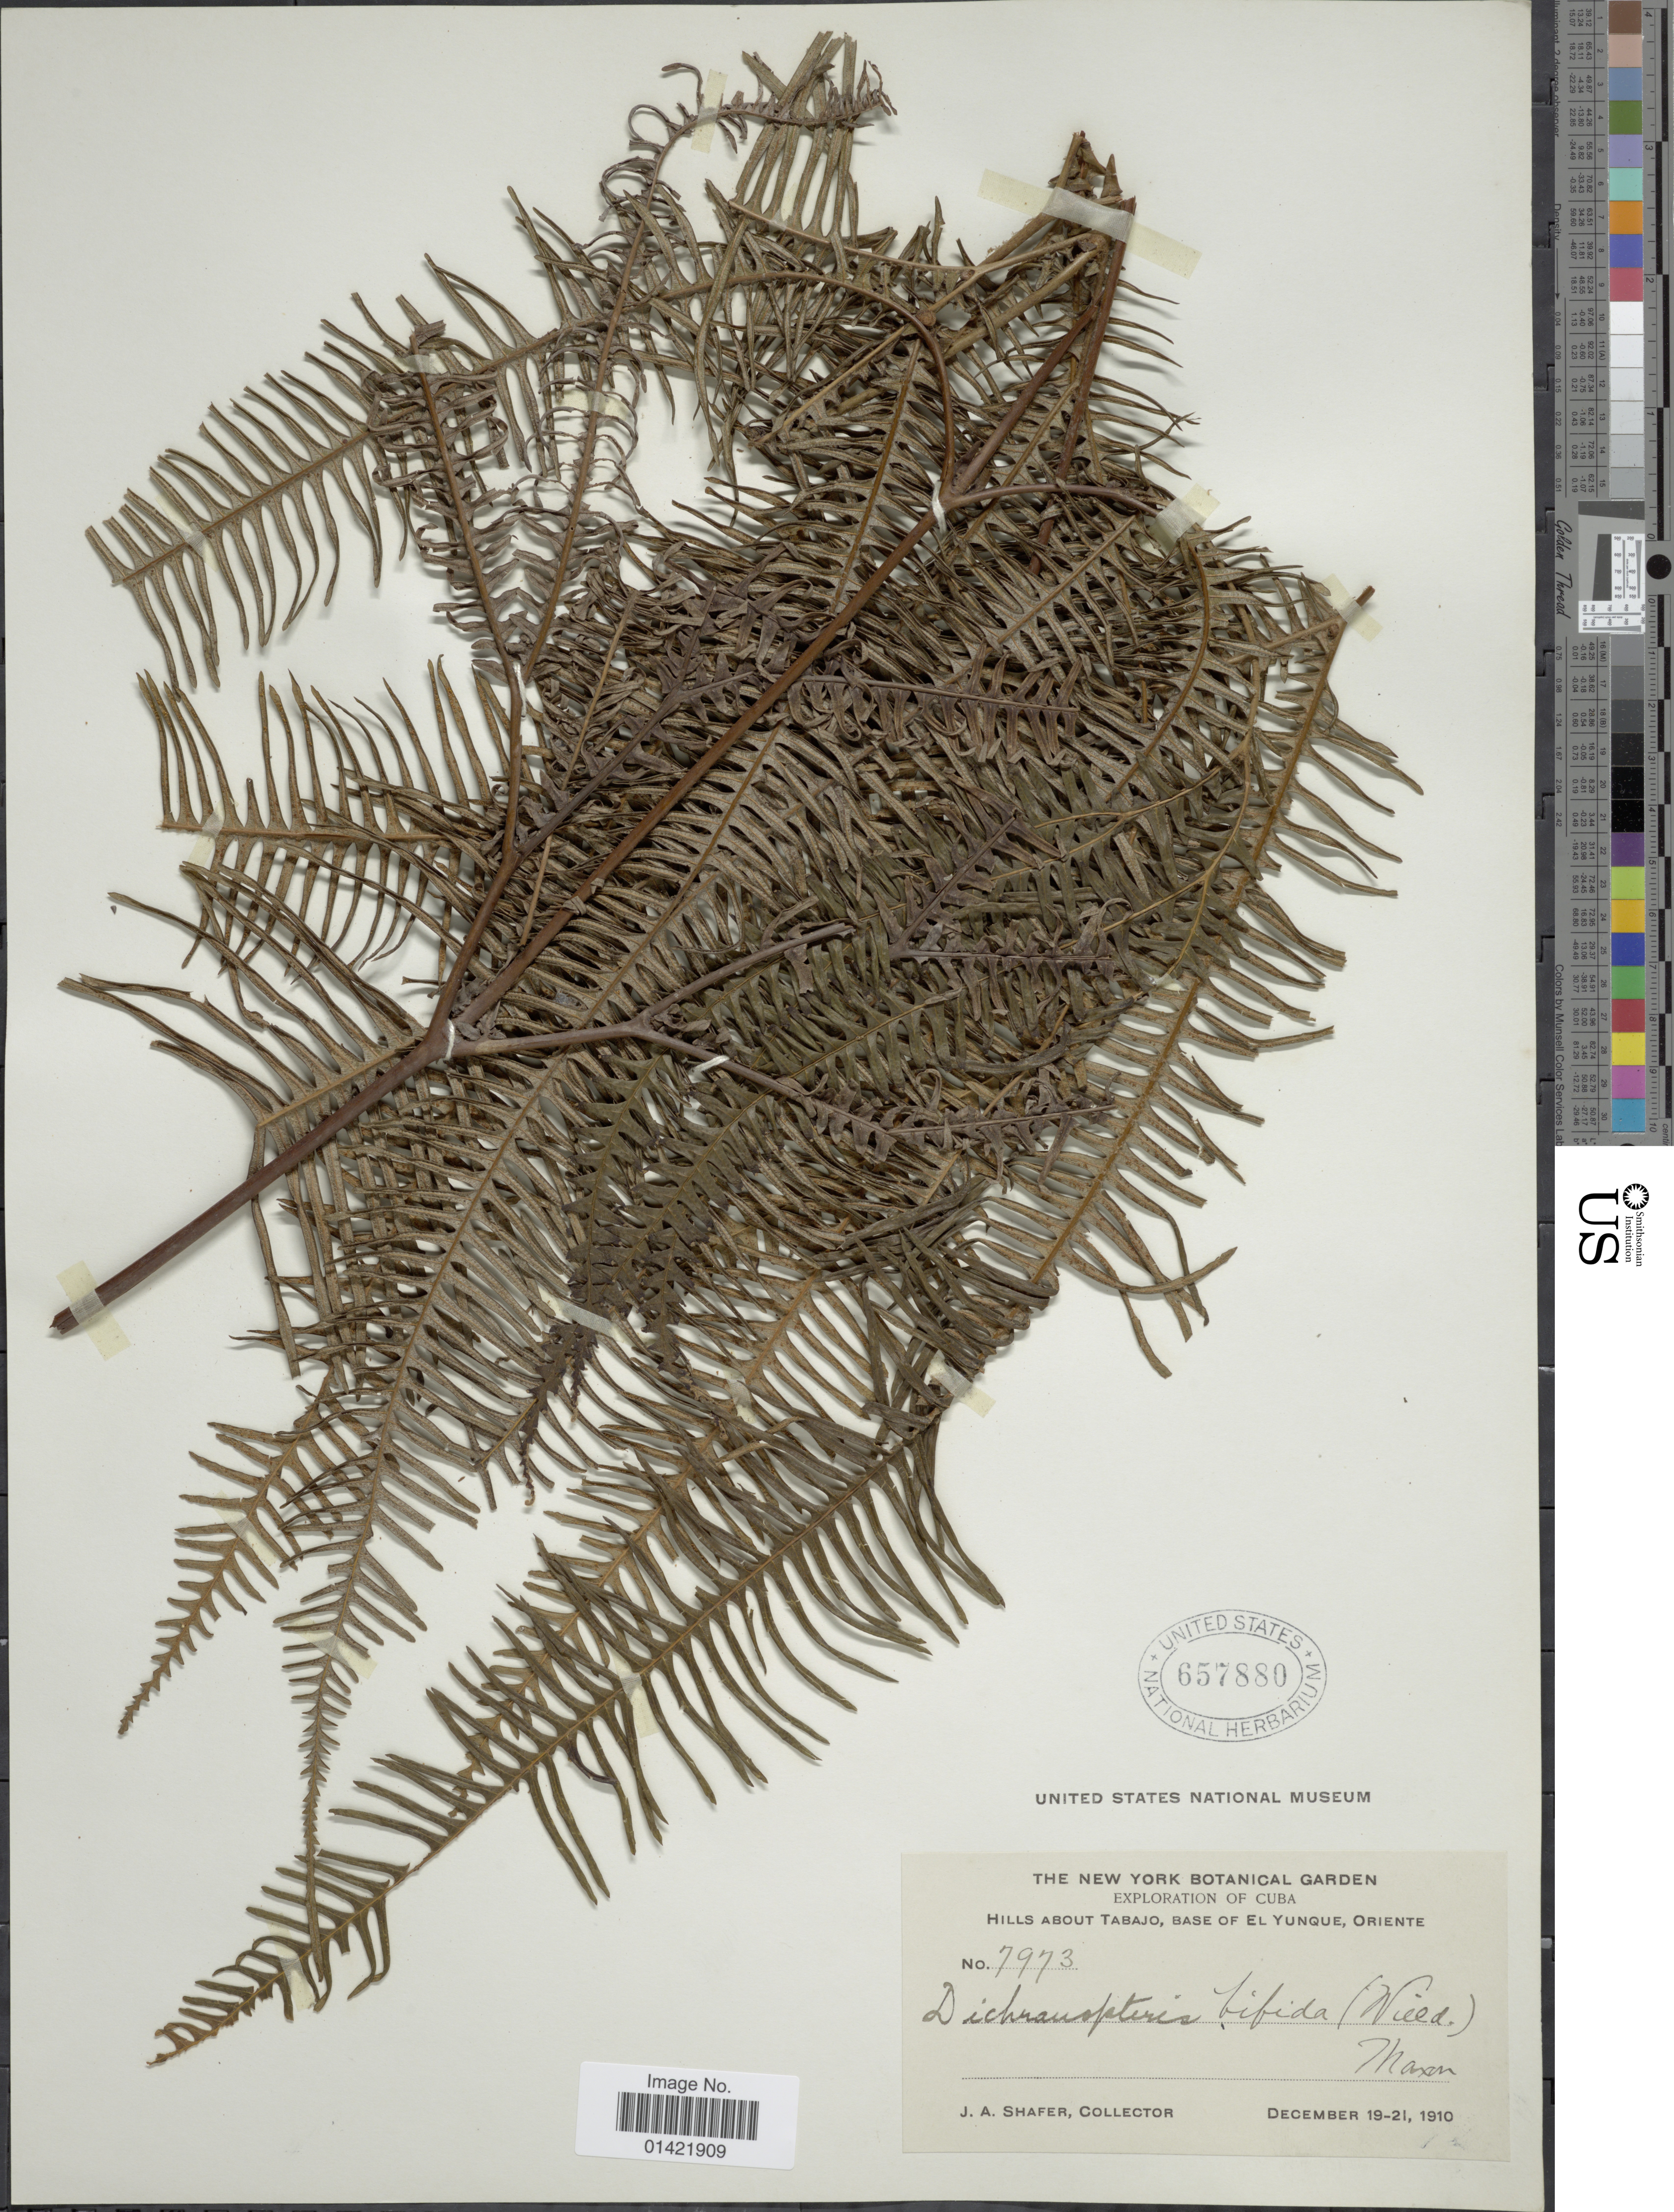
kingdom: Plantae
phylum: Tracheophyta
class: Polypodiopsida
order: Gleicheniales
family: Gleicheniaceae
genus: Sticherus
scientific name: Sticherus bifidus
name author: (Willd.) Ching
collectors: J. A. Shafer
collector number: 7973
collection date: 1910-12-19/1910-12-21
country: Cuba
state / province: Oriente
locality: Hills about Tabajo, base of El Yunque.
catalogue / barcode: US 657880